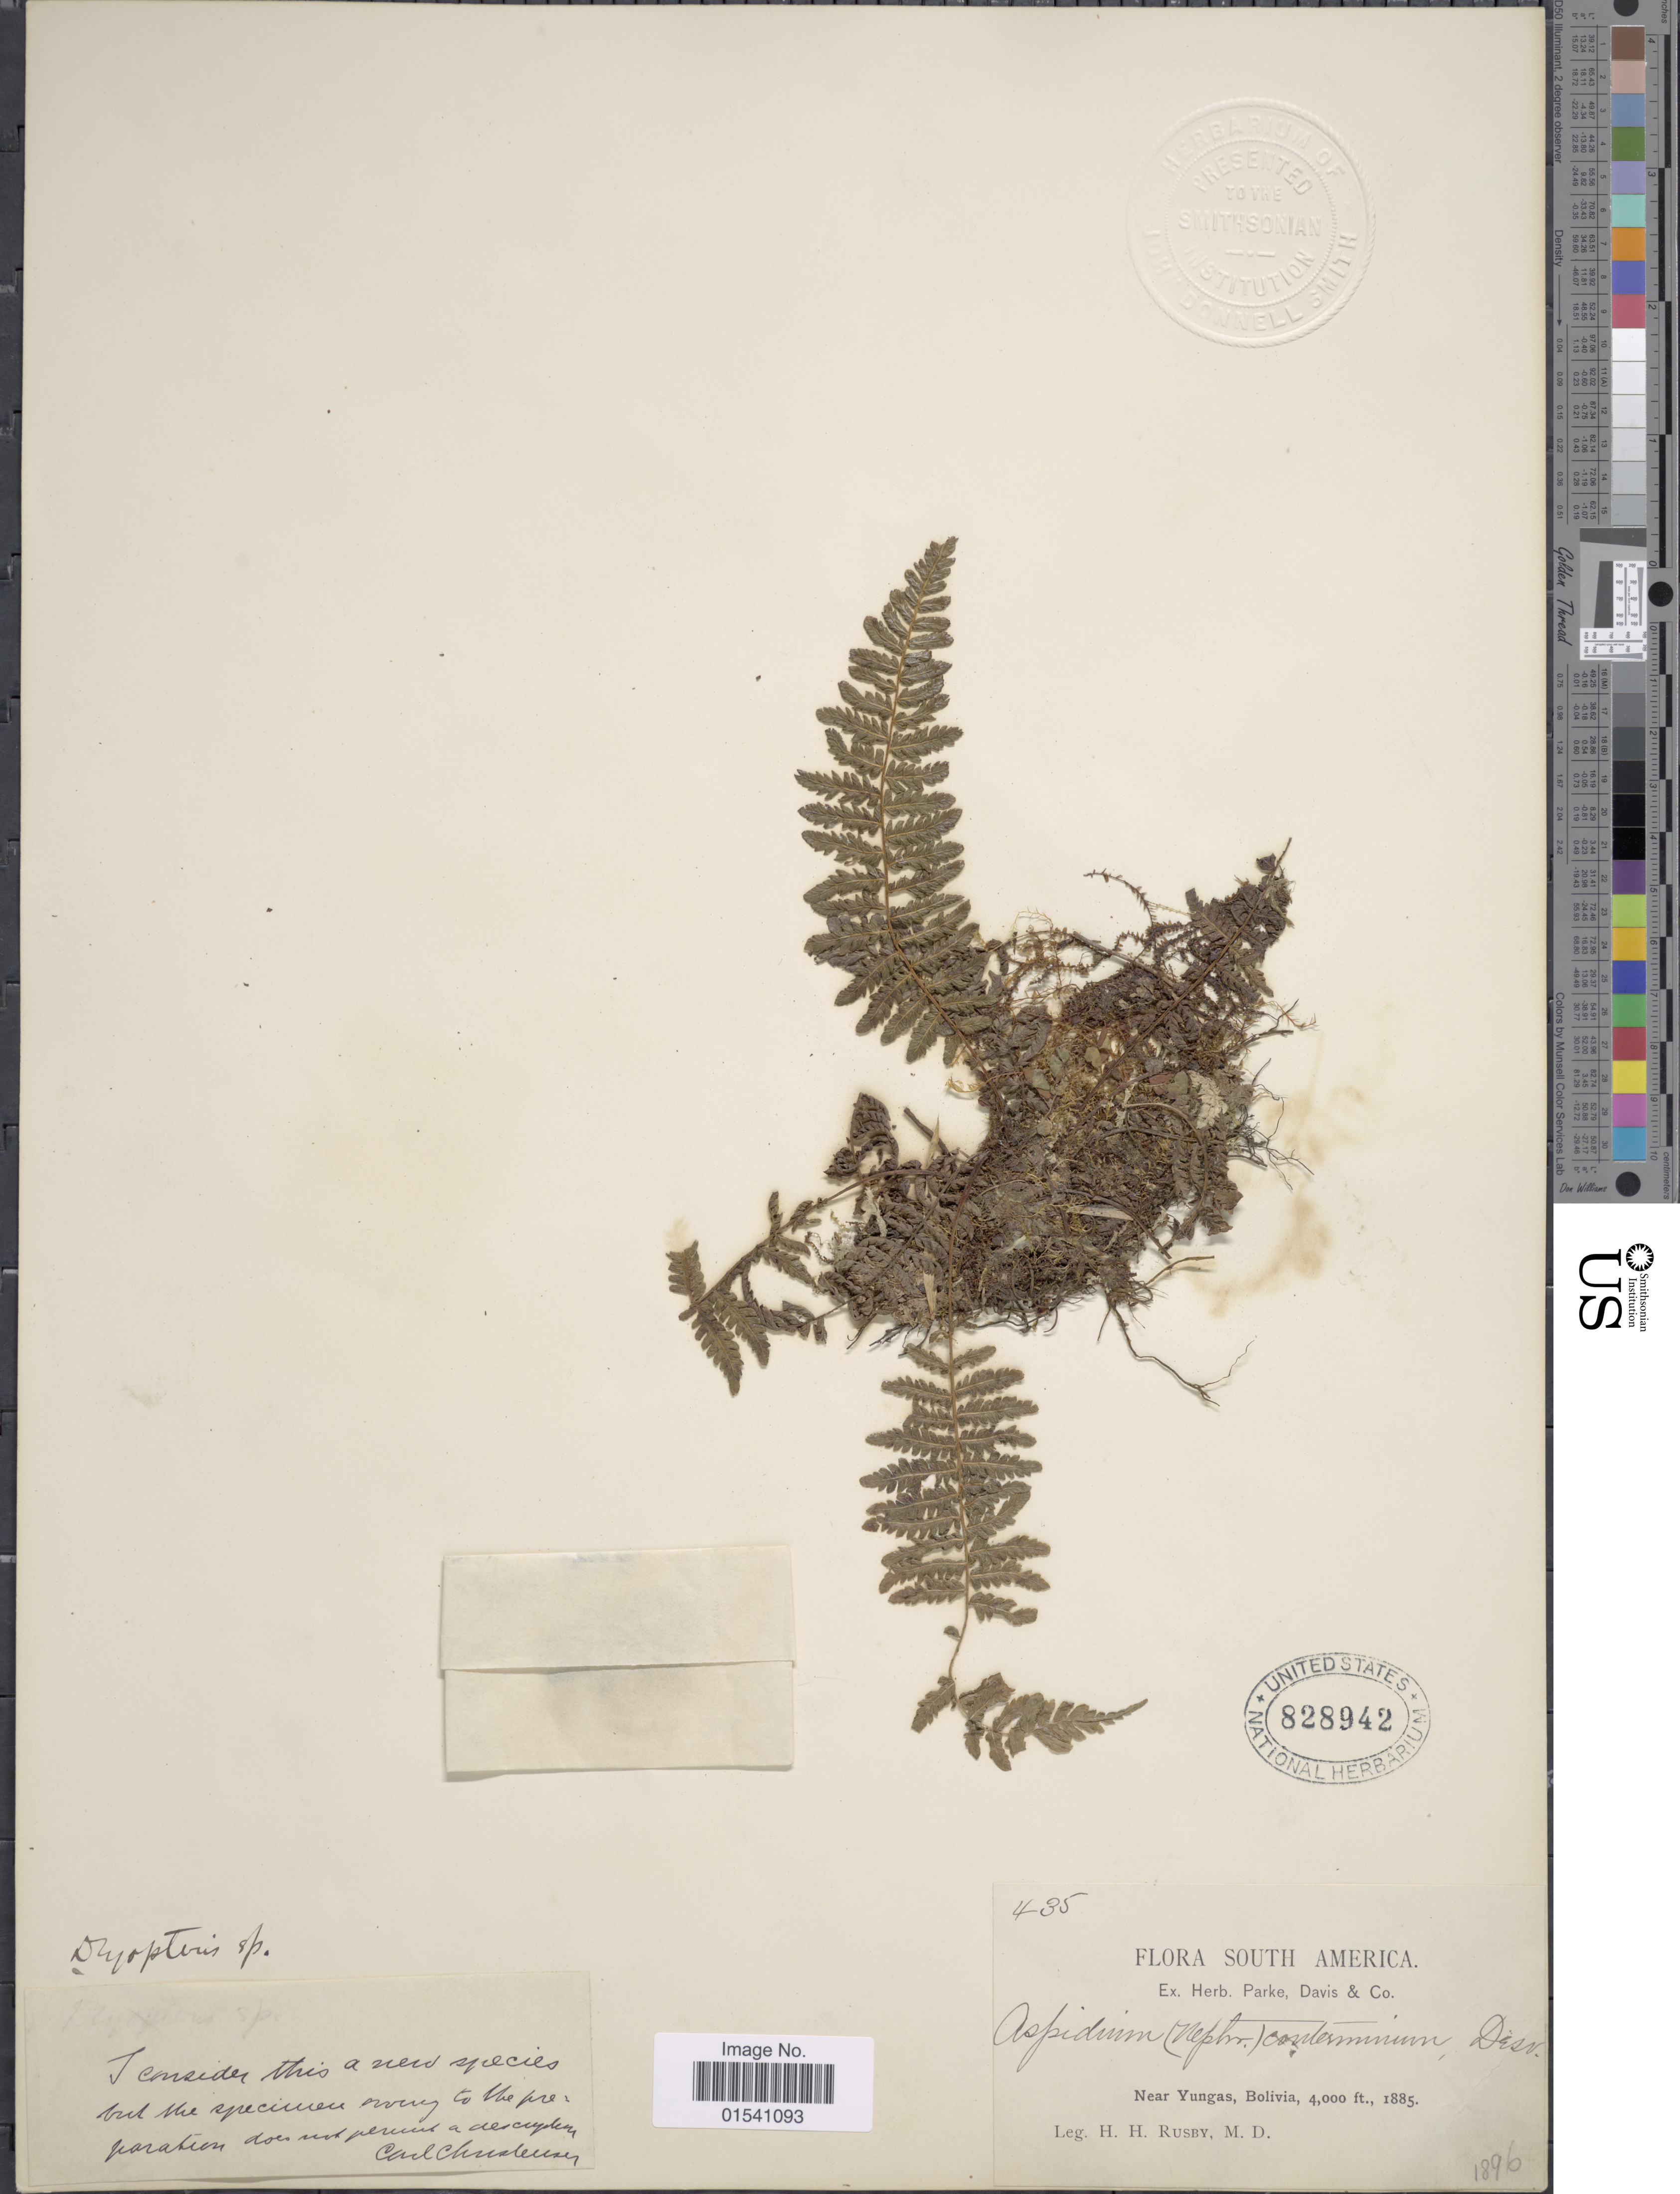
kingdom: Plantae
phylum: Tracheophyta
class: Polypodiopsida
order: Polypodiales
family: Thelypteridaceae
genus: Amauropelta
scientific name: Amauropelta sp.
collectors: H. H. Rusby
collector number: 435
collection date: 1885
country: Bolivia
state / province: La Paz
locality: Near Yungas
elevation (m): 1219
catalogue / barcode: US 828942